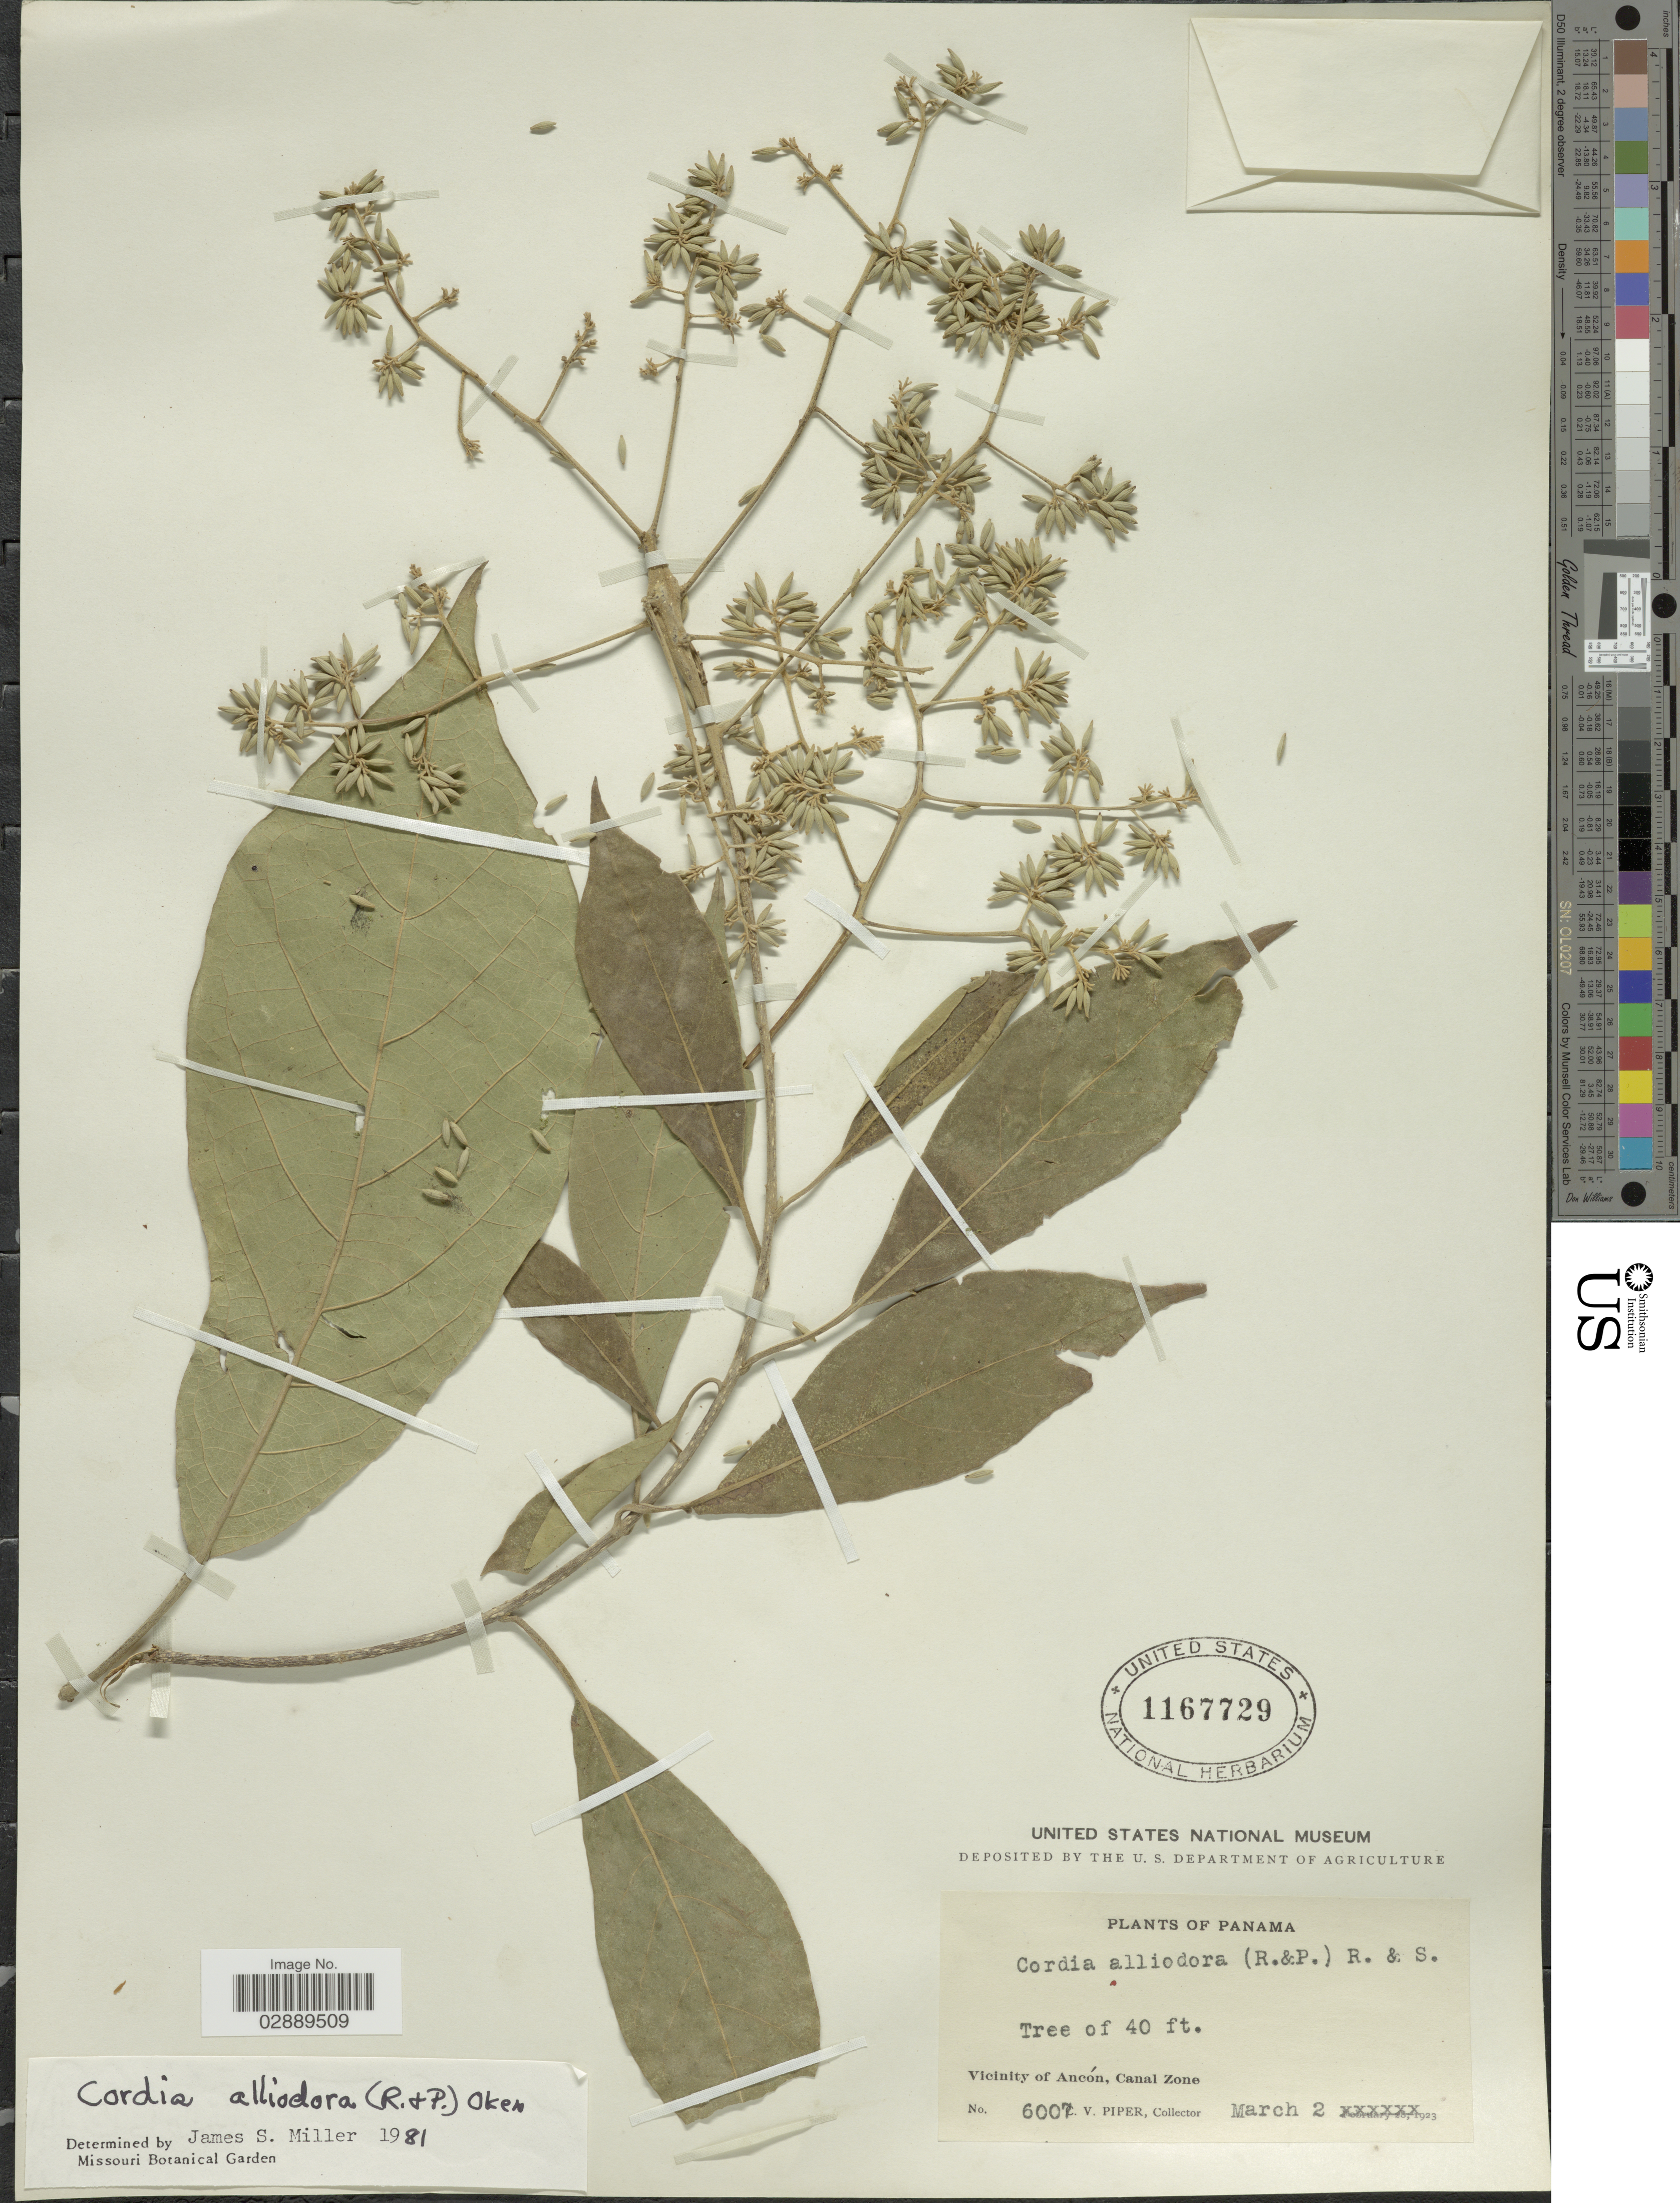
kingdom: Plantae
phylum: Tracheophyta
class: Magnoliopsida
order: Boraginales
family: Cordiaceae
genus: Cordia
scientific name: Cordia alliodora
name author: (Ruiz & Pav.) Oken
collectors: C. V. Piper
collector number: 6007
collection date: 1923-03-02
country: Panama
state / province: Colón / Panamá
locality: Vicinity of Ancón, Canal Zone.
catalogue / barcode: US 1167729